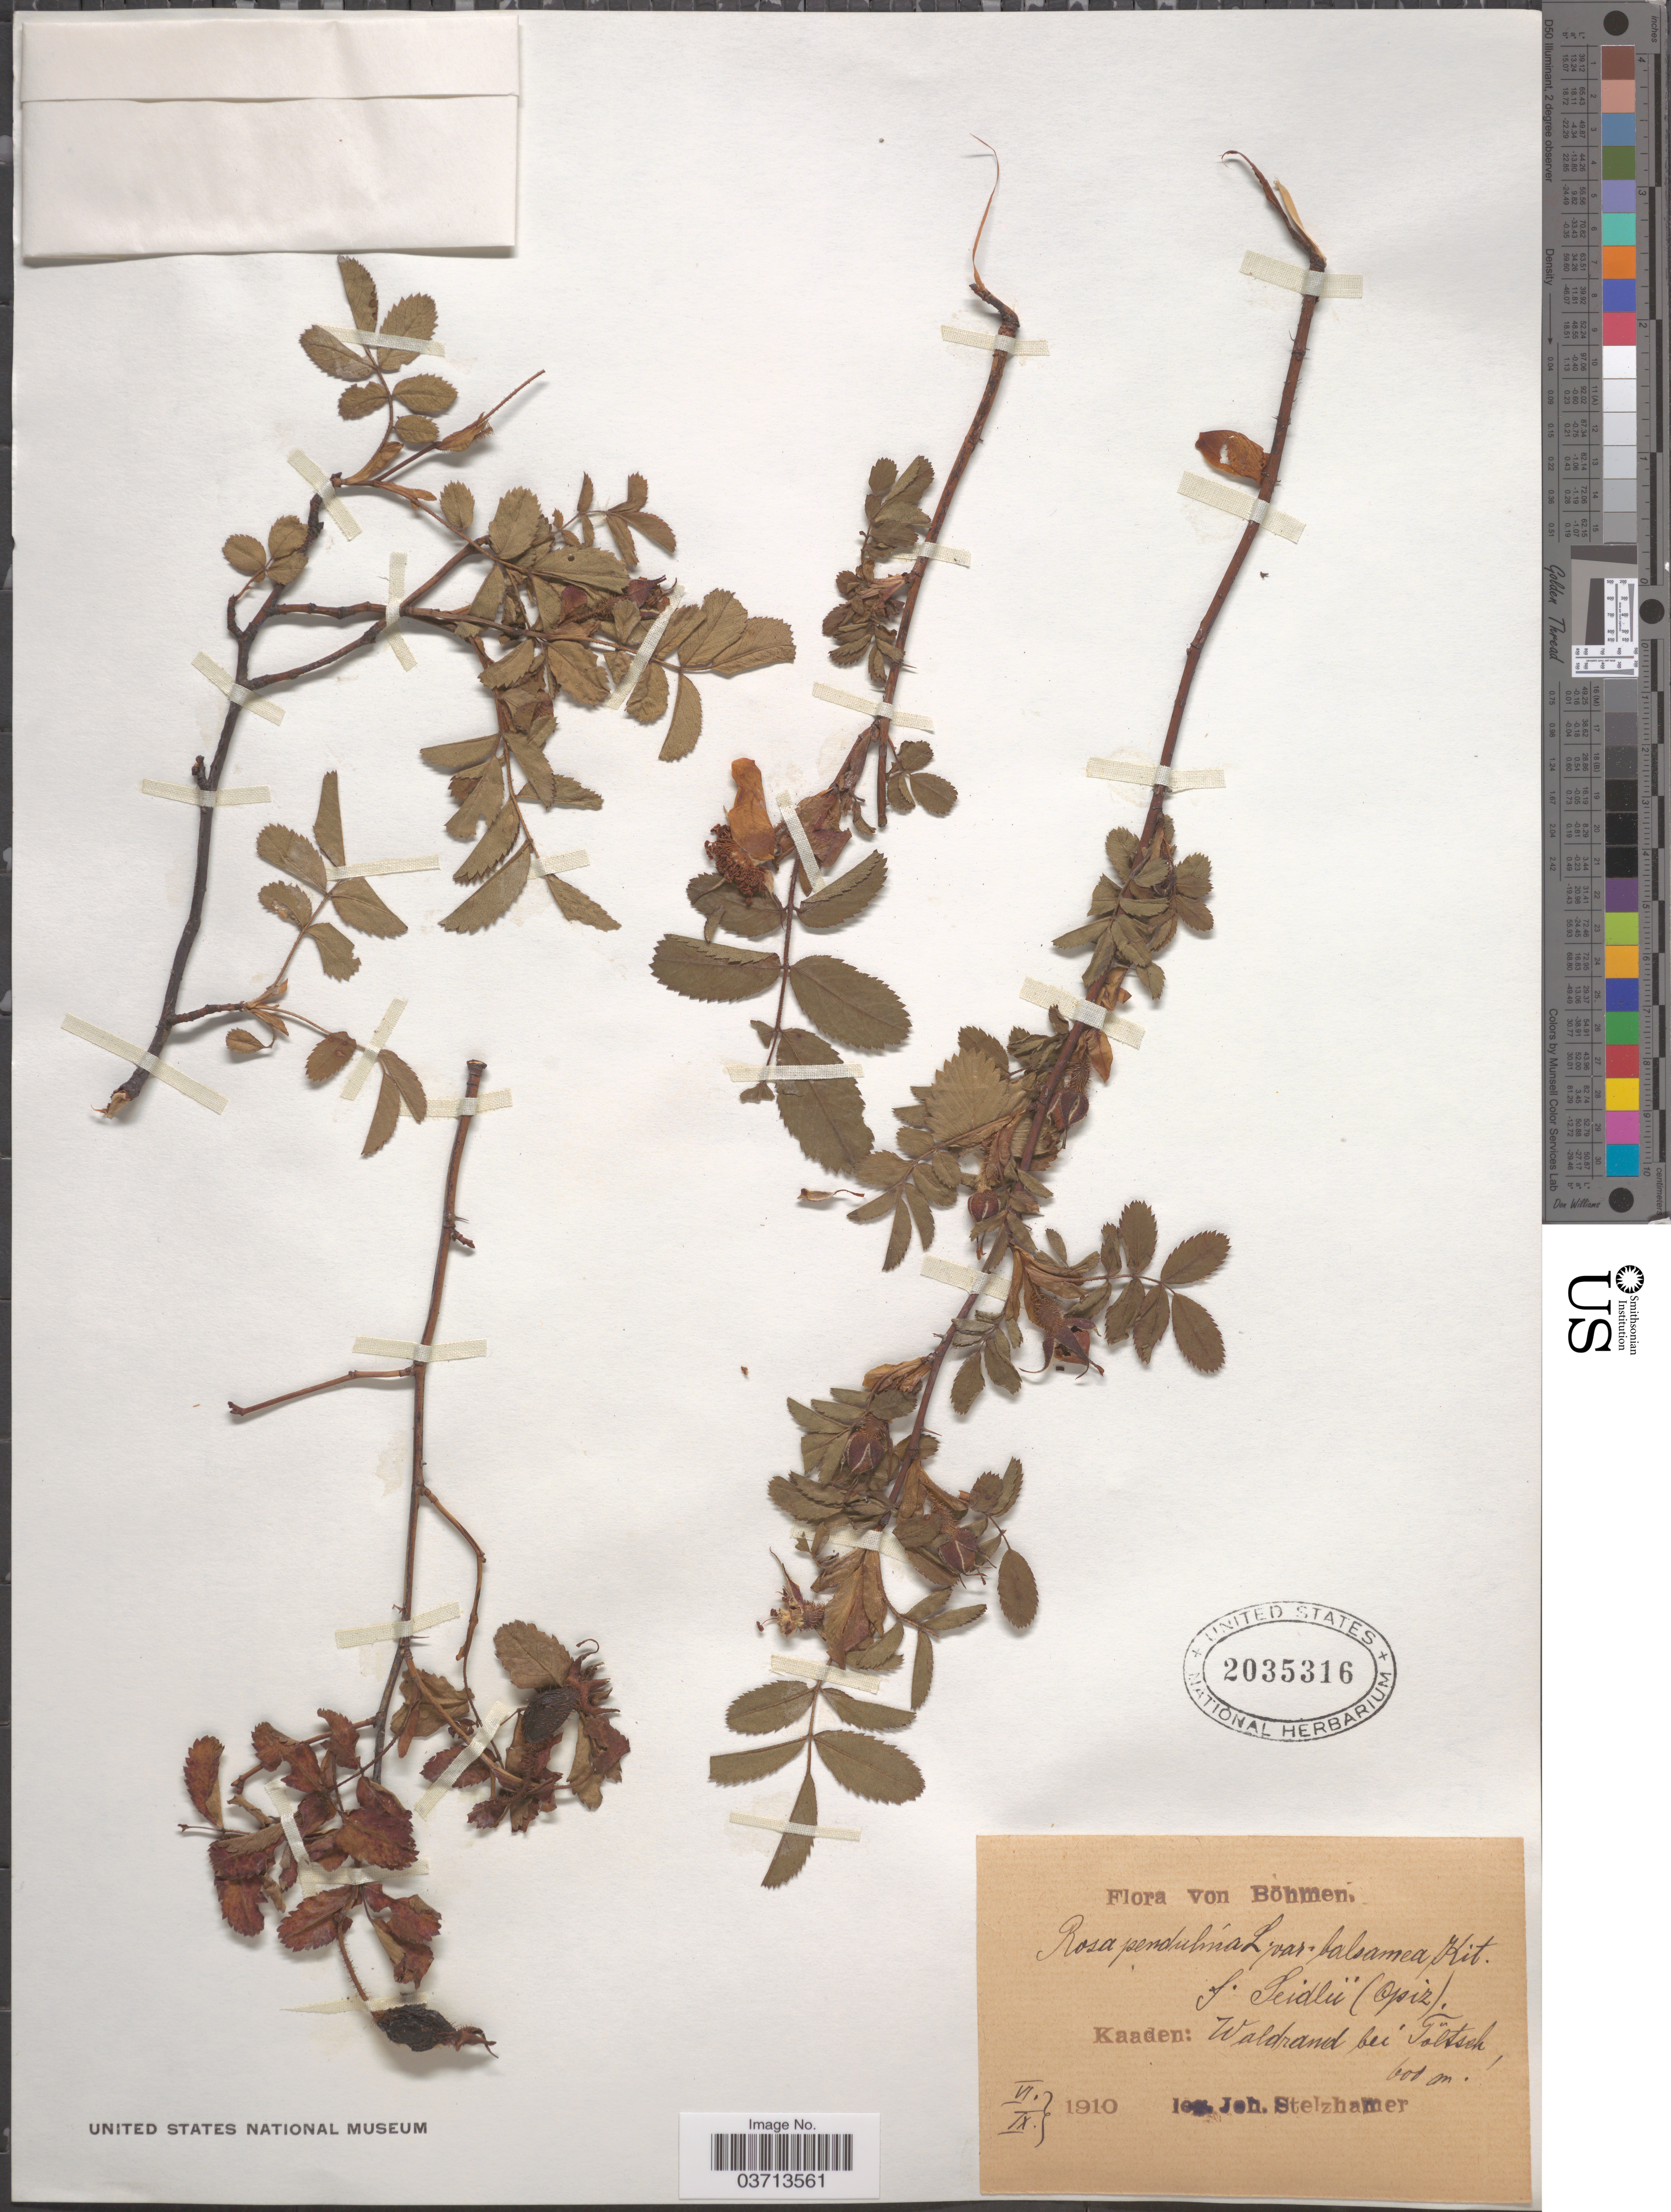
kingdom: Plantae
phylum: Tracheophyta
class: Magnoliopsida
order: Rosales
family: Rosaceae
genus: Rosa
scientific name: Rosa pendulina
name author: L.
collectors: J. Stelzhamer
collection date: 1910-06/1910-09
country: Czechia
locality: Böhmen. Kaaden: Waldrand bei Tõltsch.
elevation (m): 600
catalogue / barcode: US 2035316